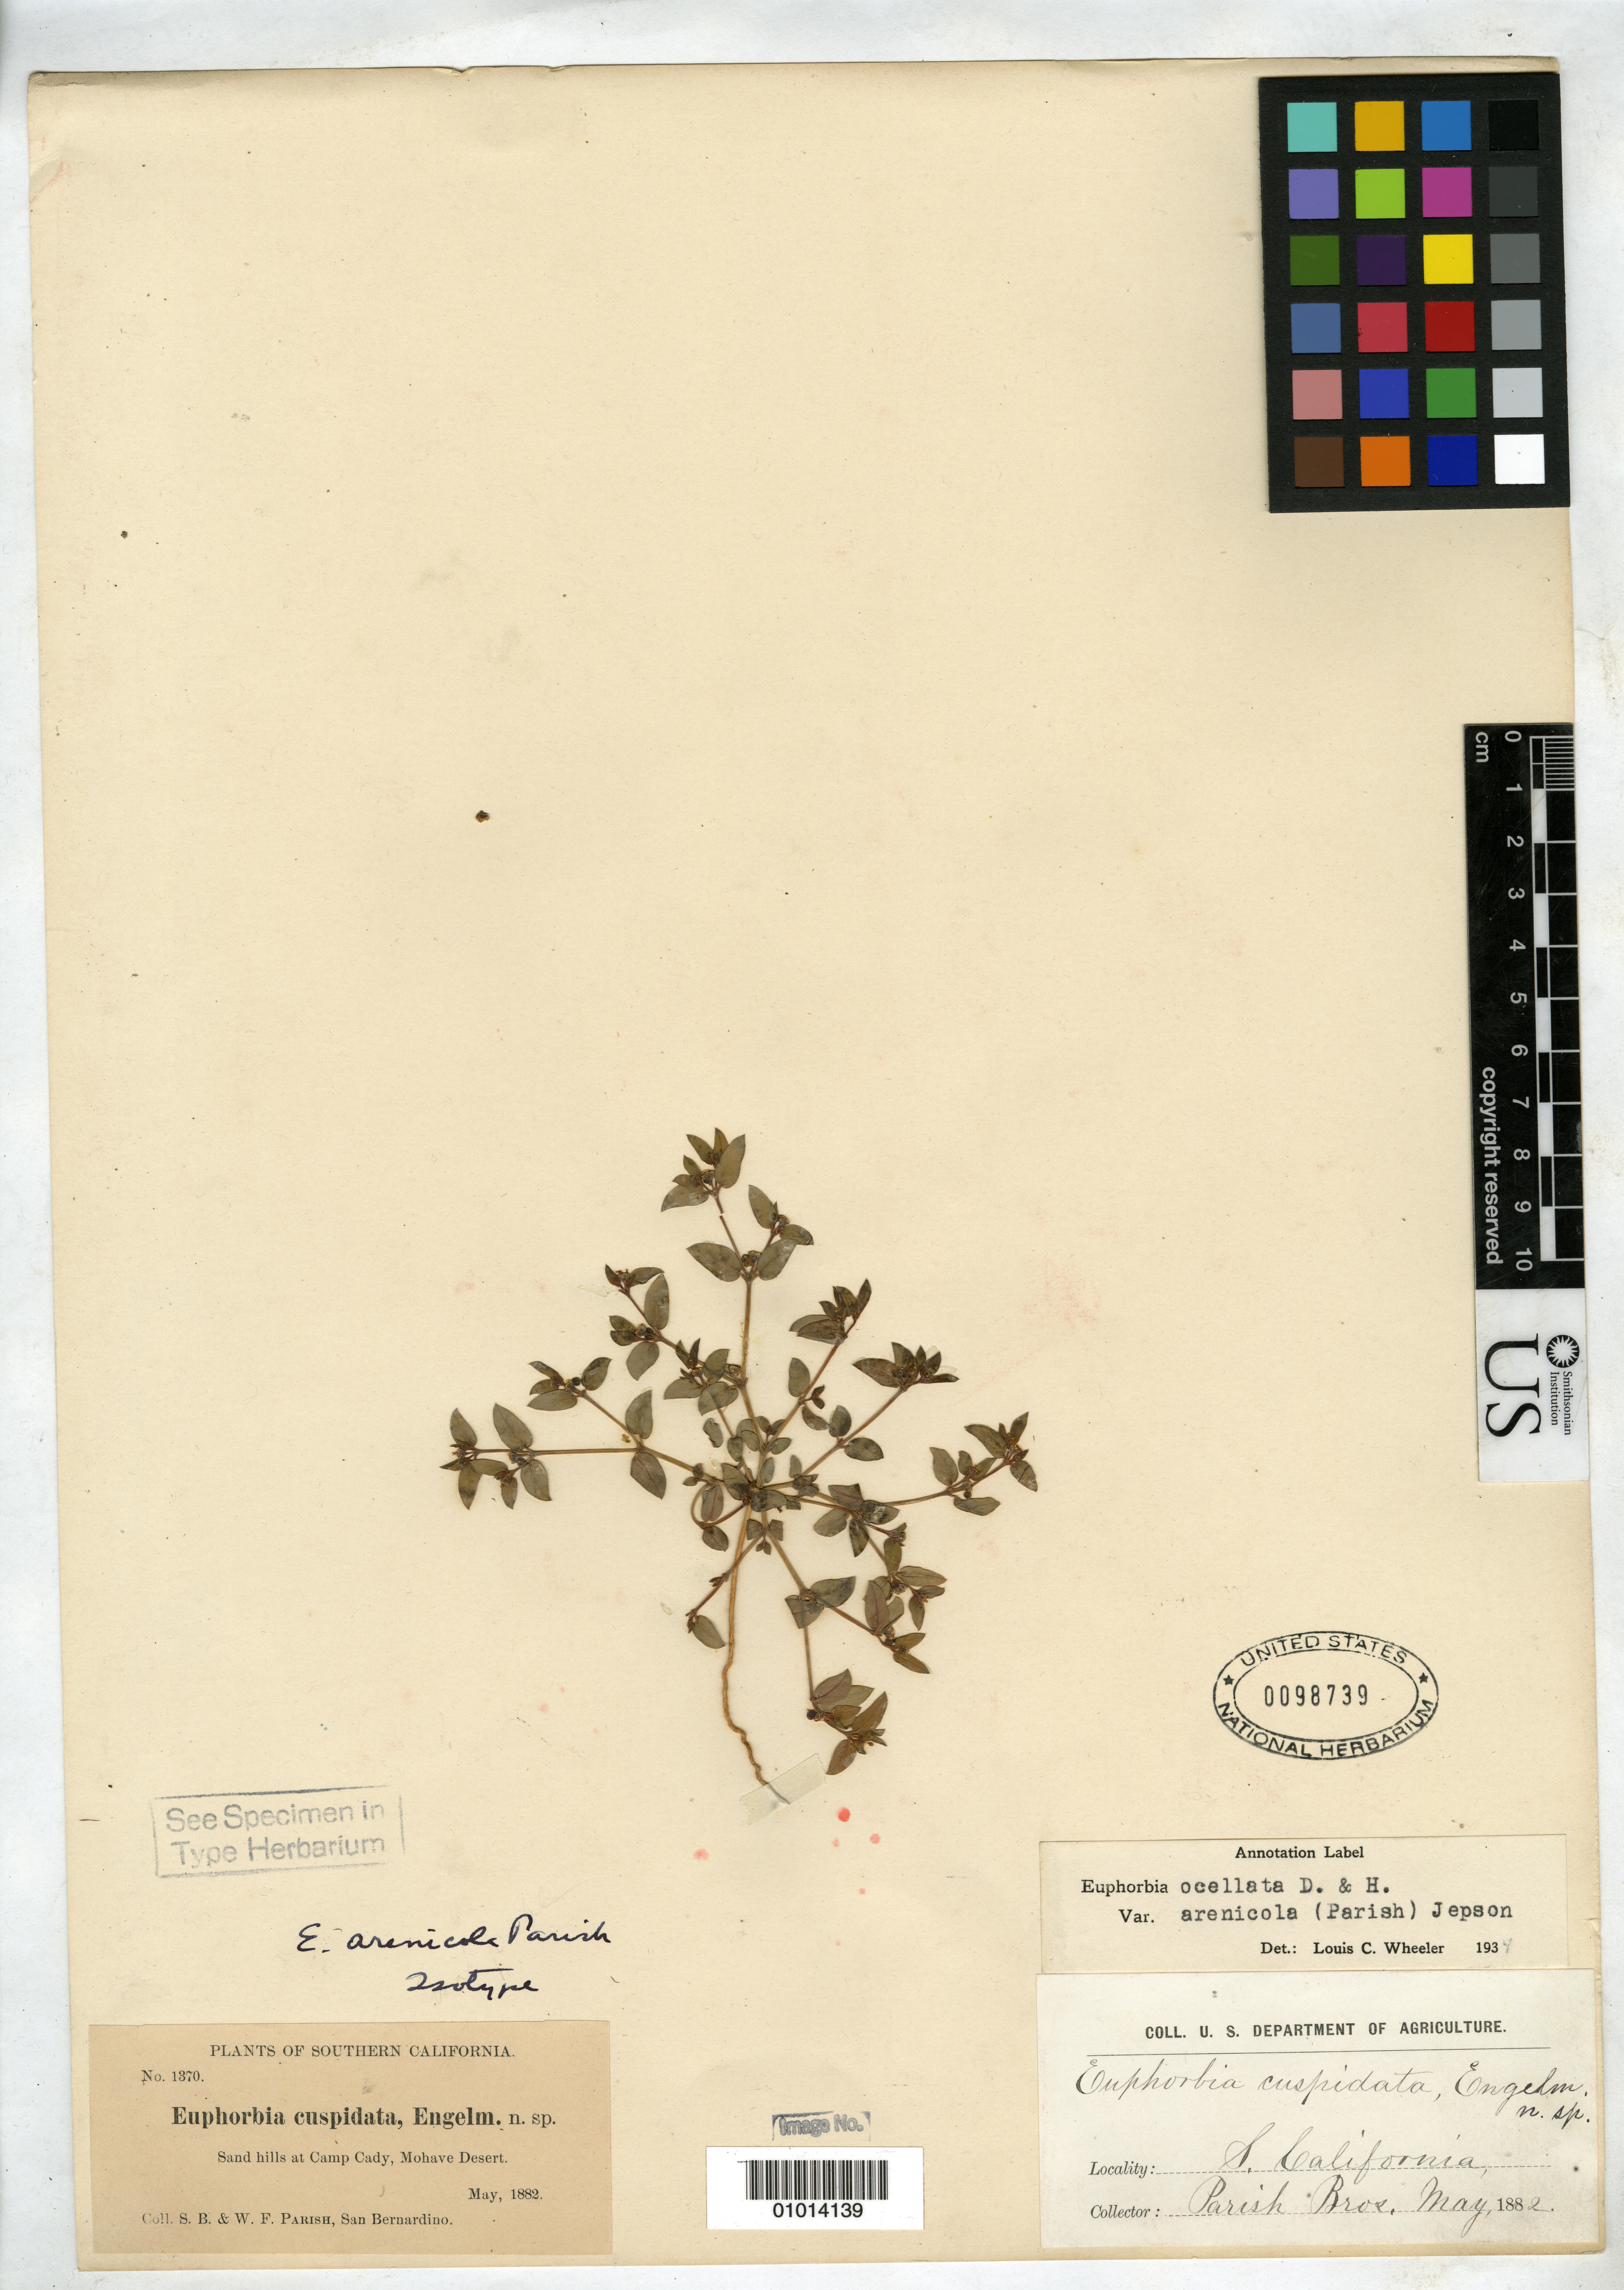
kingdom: Plantae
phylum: Tracheophyta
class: Magnoliopsida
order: Malpighiales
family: Euphorbiaceae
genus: Euphorbia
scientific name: Euphorbia arenicola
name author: Parish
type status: Isotype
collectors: S. B. Parish & W. F. Parish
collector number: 1370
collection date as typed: May 1882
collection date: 1882-05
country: United States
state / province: California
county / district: San Bernardino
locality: Mojave Desert at Camp Cady.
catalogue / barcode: US 98739